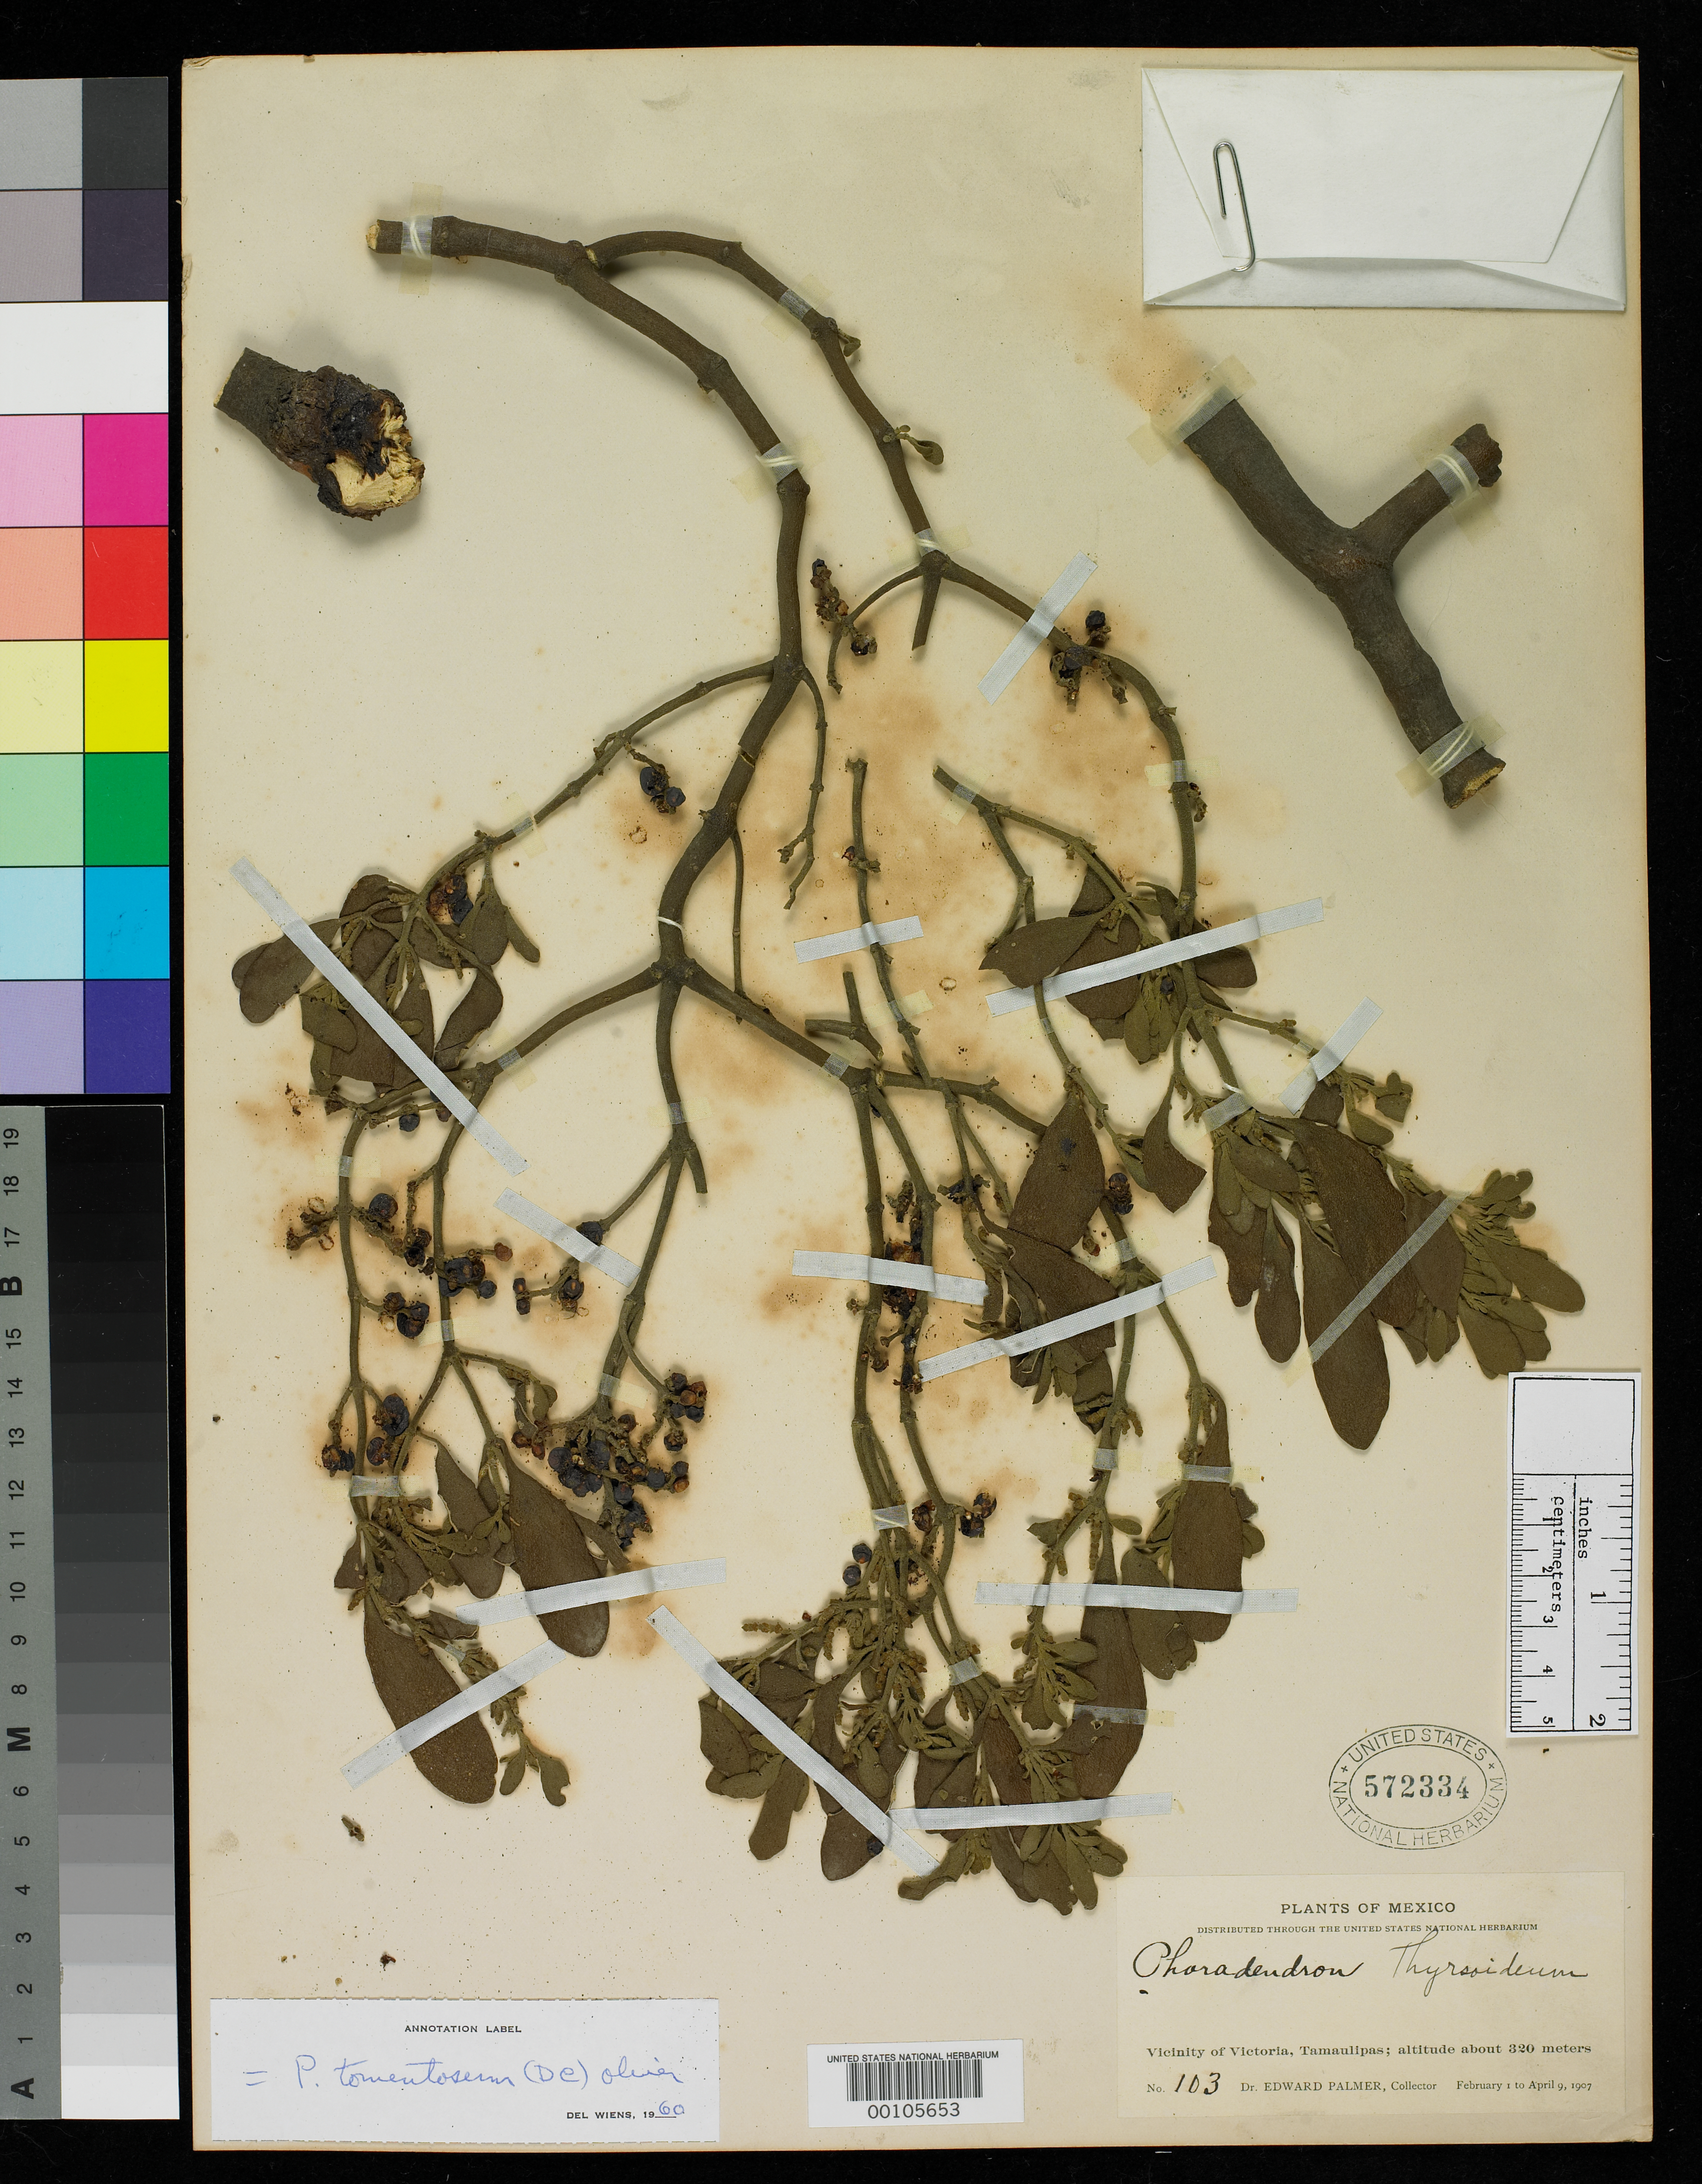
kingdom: Plantae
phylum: Tracheophyta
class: Magnoliopsida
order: Santalales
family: Viscaceae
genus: Phoradendron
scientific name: Phoradendron thyrsoideum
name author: Trel.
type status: Isotype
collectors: E. Palmer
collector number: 103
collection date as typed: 1907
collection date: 1907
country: Mexico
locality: Victoria.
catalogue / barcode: US 572334